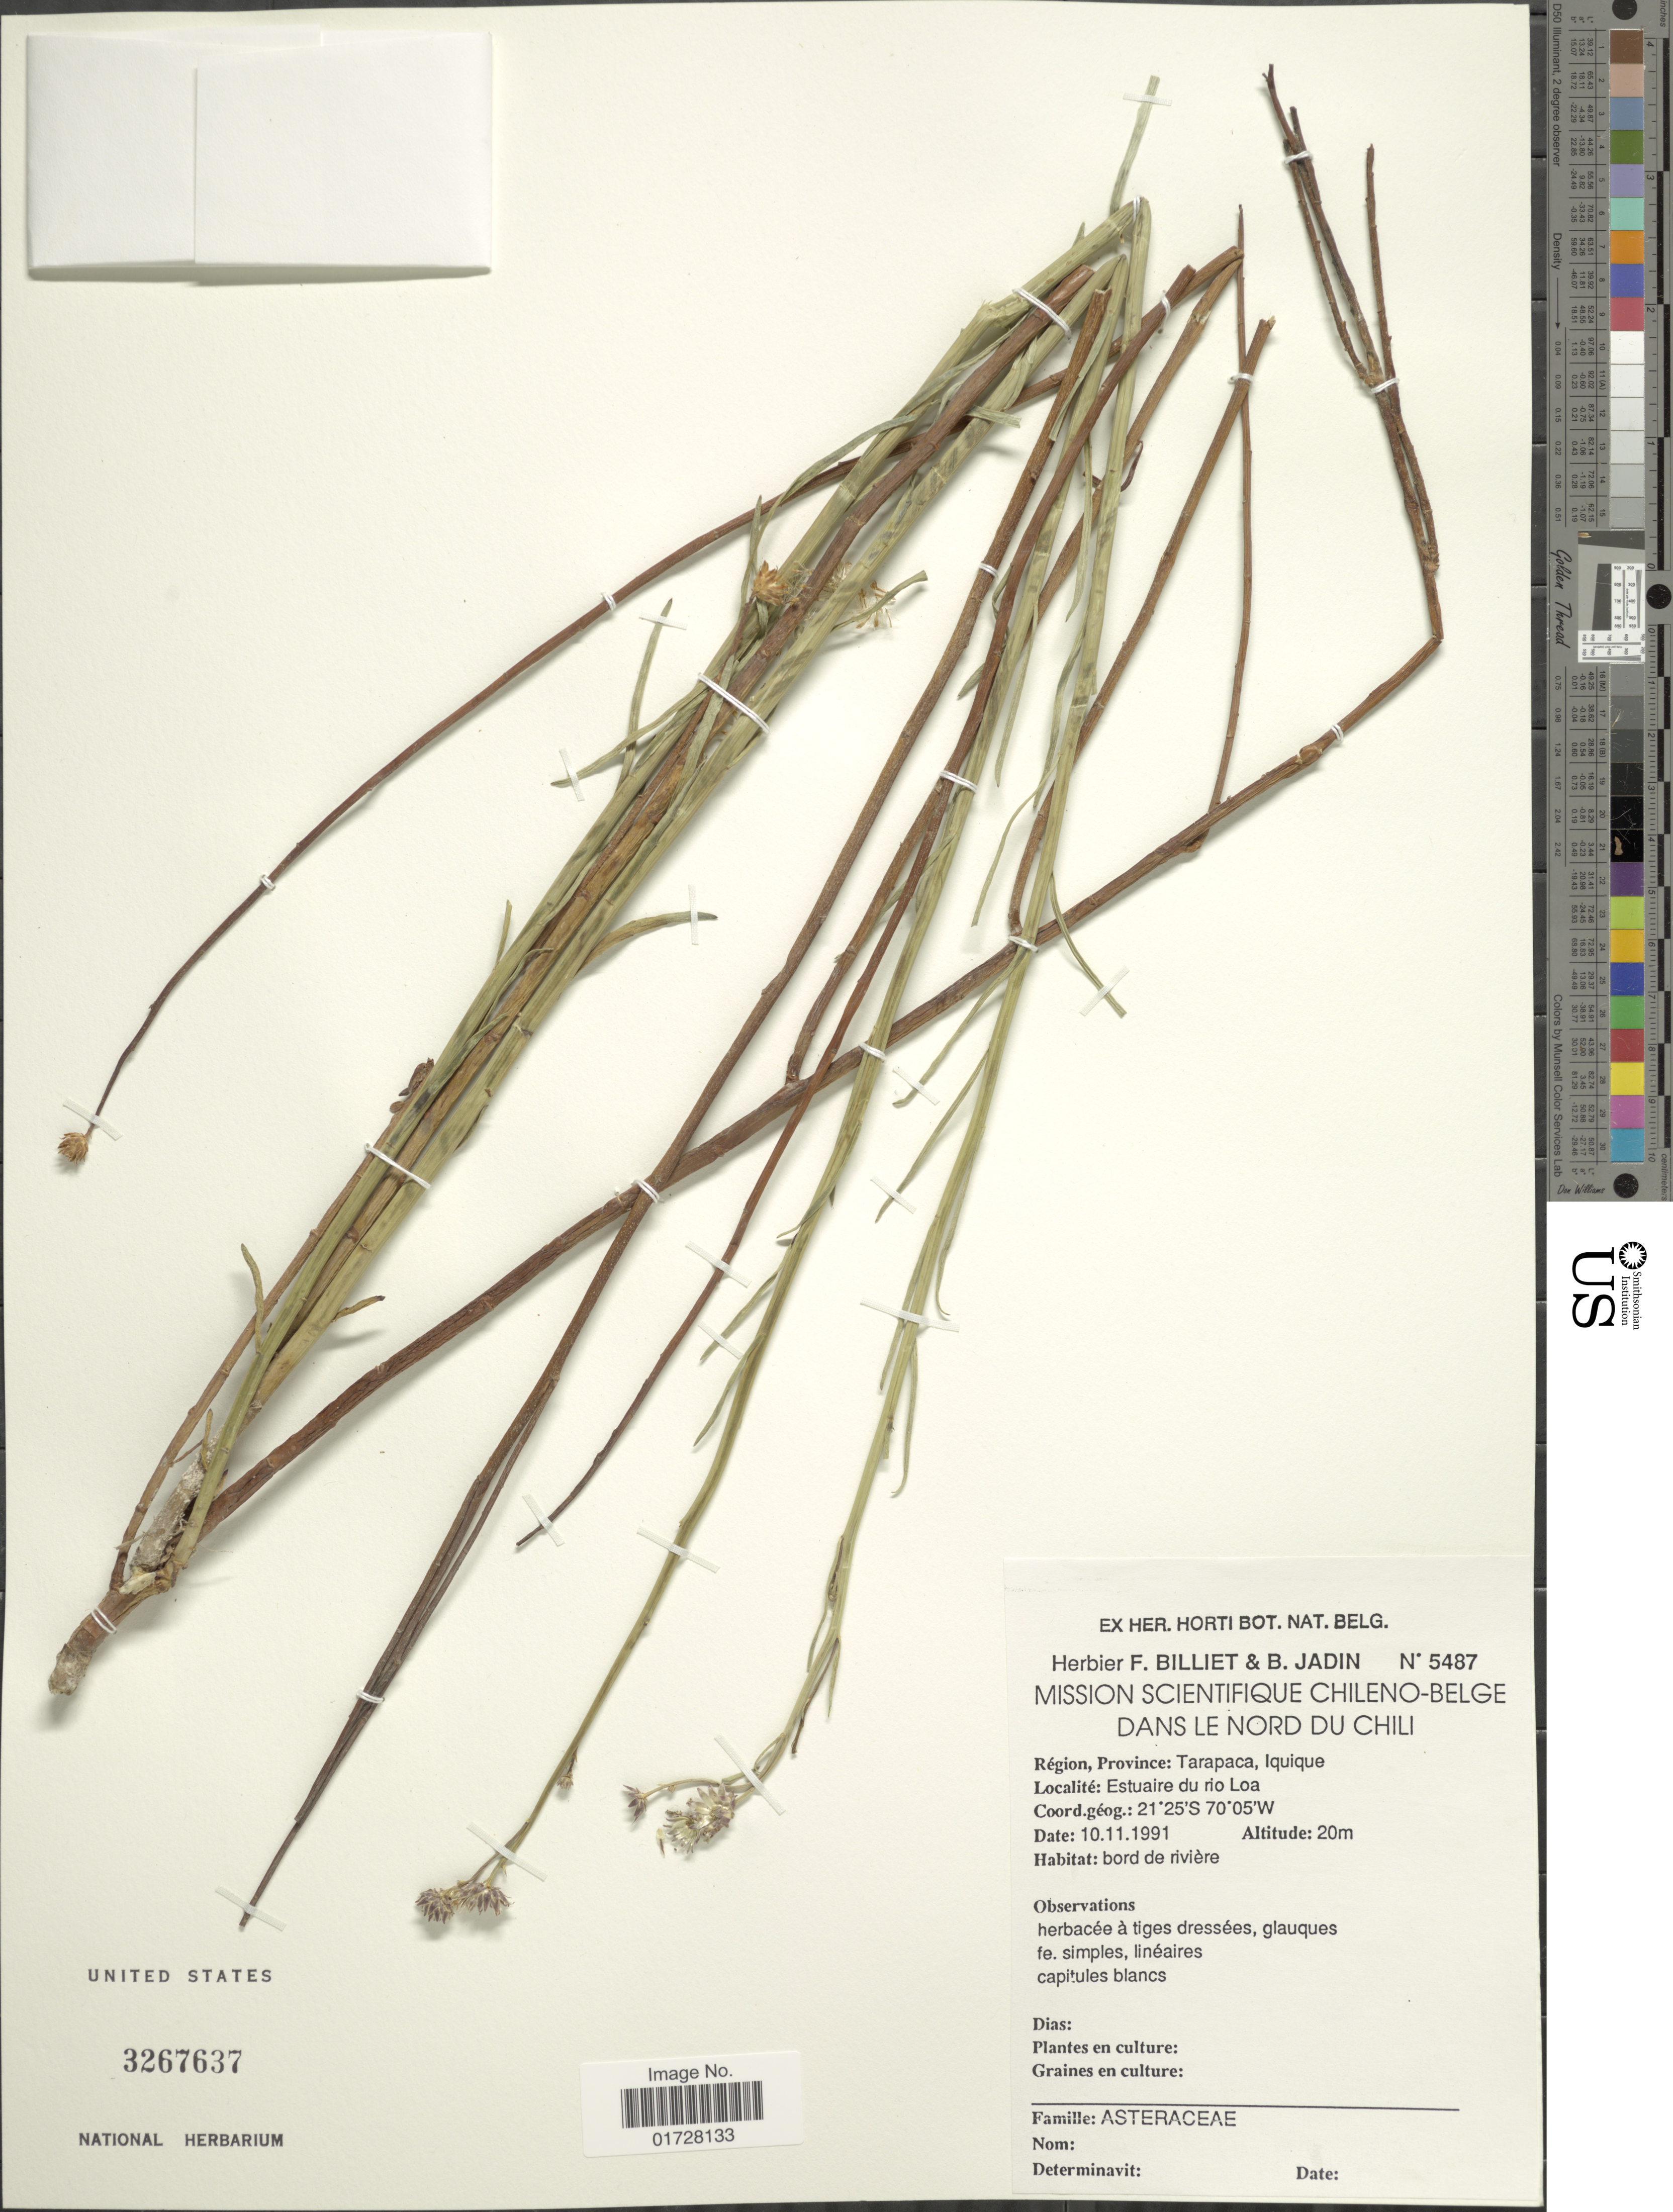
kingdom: Plantae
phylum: Tracheophyta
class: Magnoliopsida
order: Asterales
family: Asteraceae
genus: Baccharis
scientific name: Baccharis juncea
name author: (Lehm.) Desf.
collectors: ex herb. F. Billiet & B. Jadin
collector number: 5487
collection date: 1991-11-10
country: Chile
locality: Nord du Chili, Province Tarapaca, Iquique, Estuaire du rio Loa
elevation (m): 20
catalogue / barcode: US 3267637